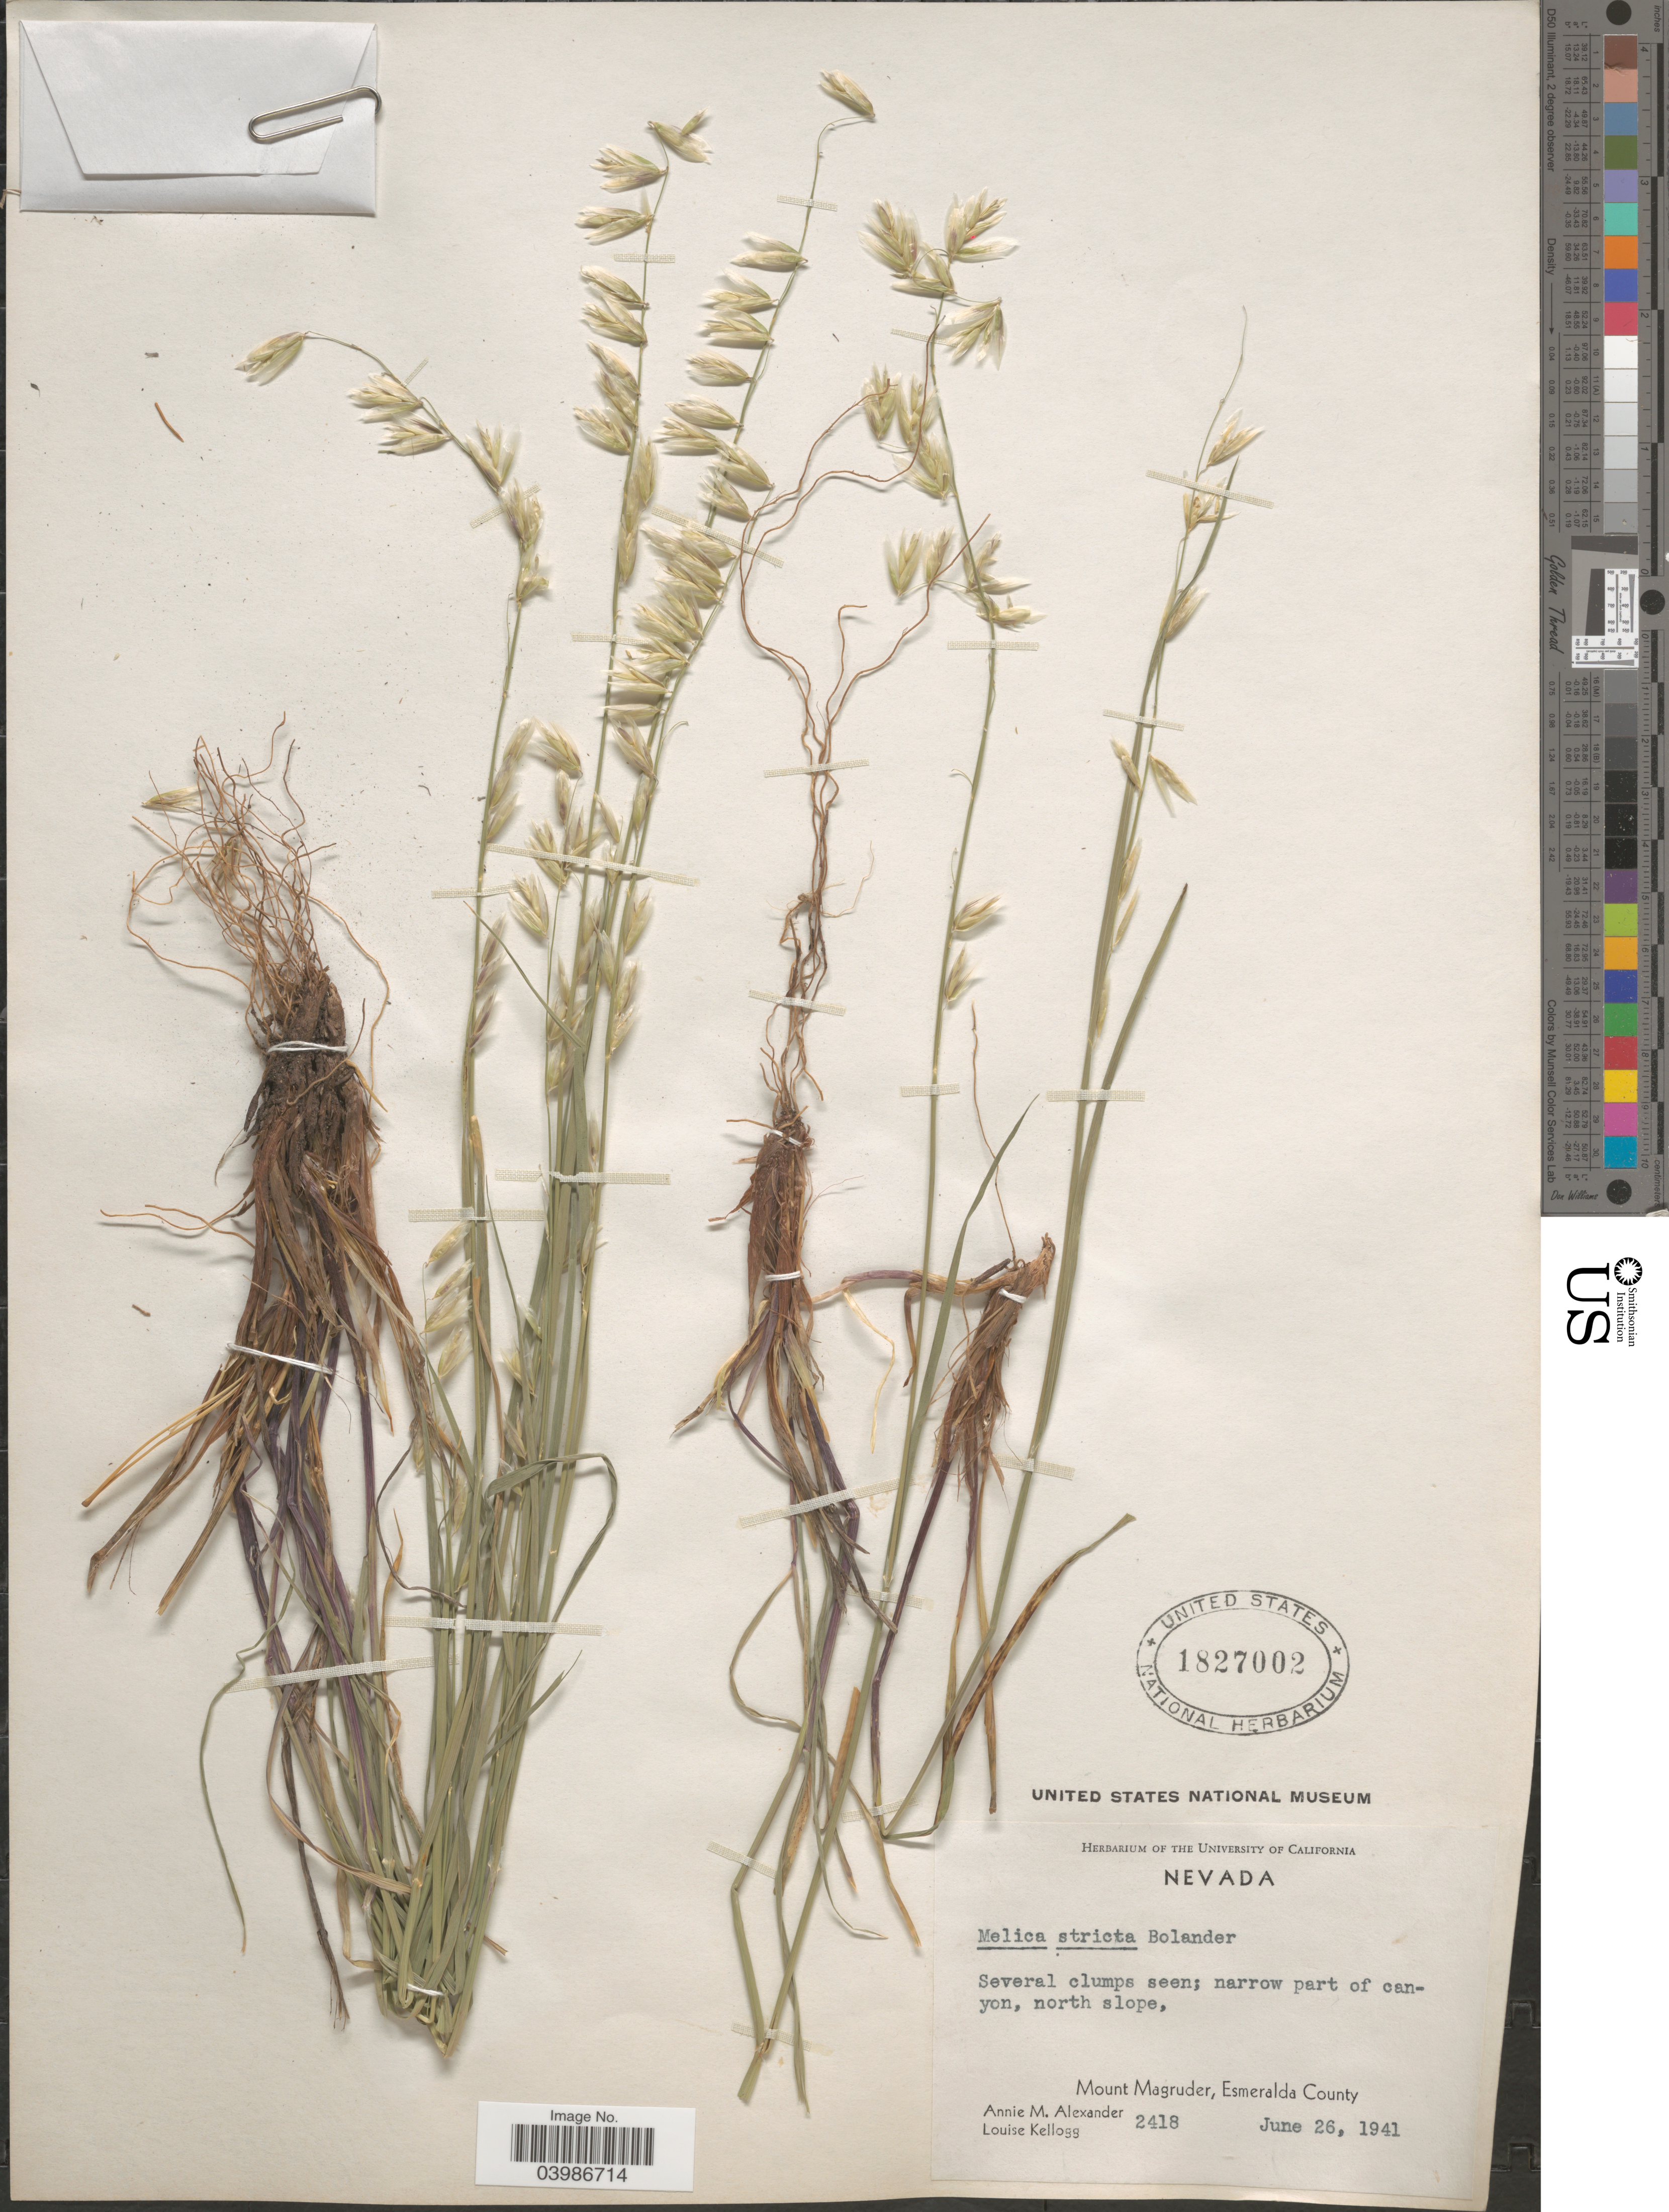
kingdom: Plantae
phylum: Tracheophyta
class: Liliopsida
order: Poales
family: Poaceae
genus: Melica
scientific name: Melica stricta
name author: Bol.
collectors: A. M. Alexander & L. Kellogg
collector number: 2418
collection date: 1941-06-26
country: United States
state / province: Nevada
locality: North slope, Mount Magruder, Esmeralda County.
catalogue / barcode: US 1827002